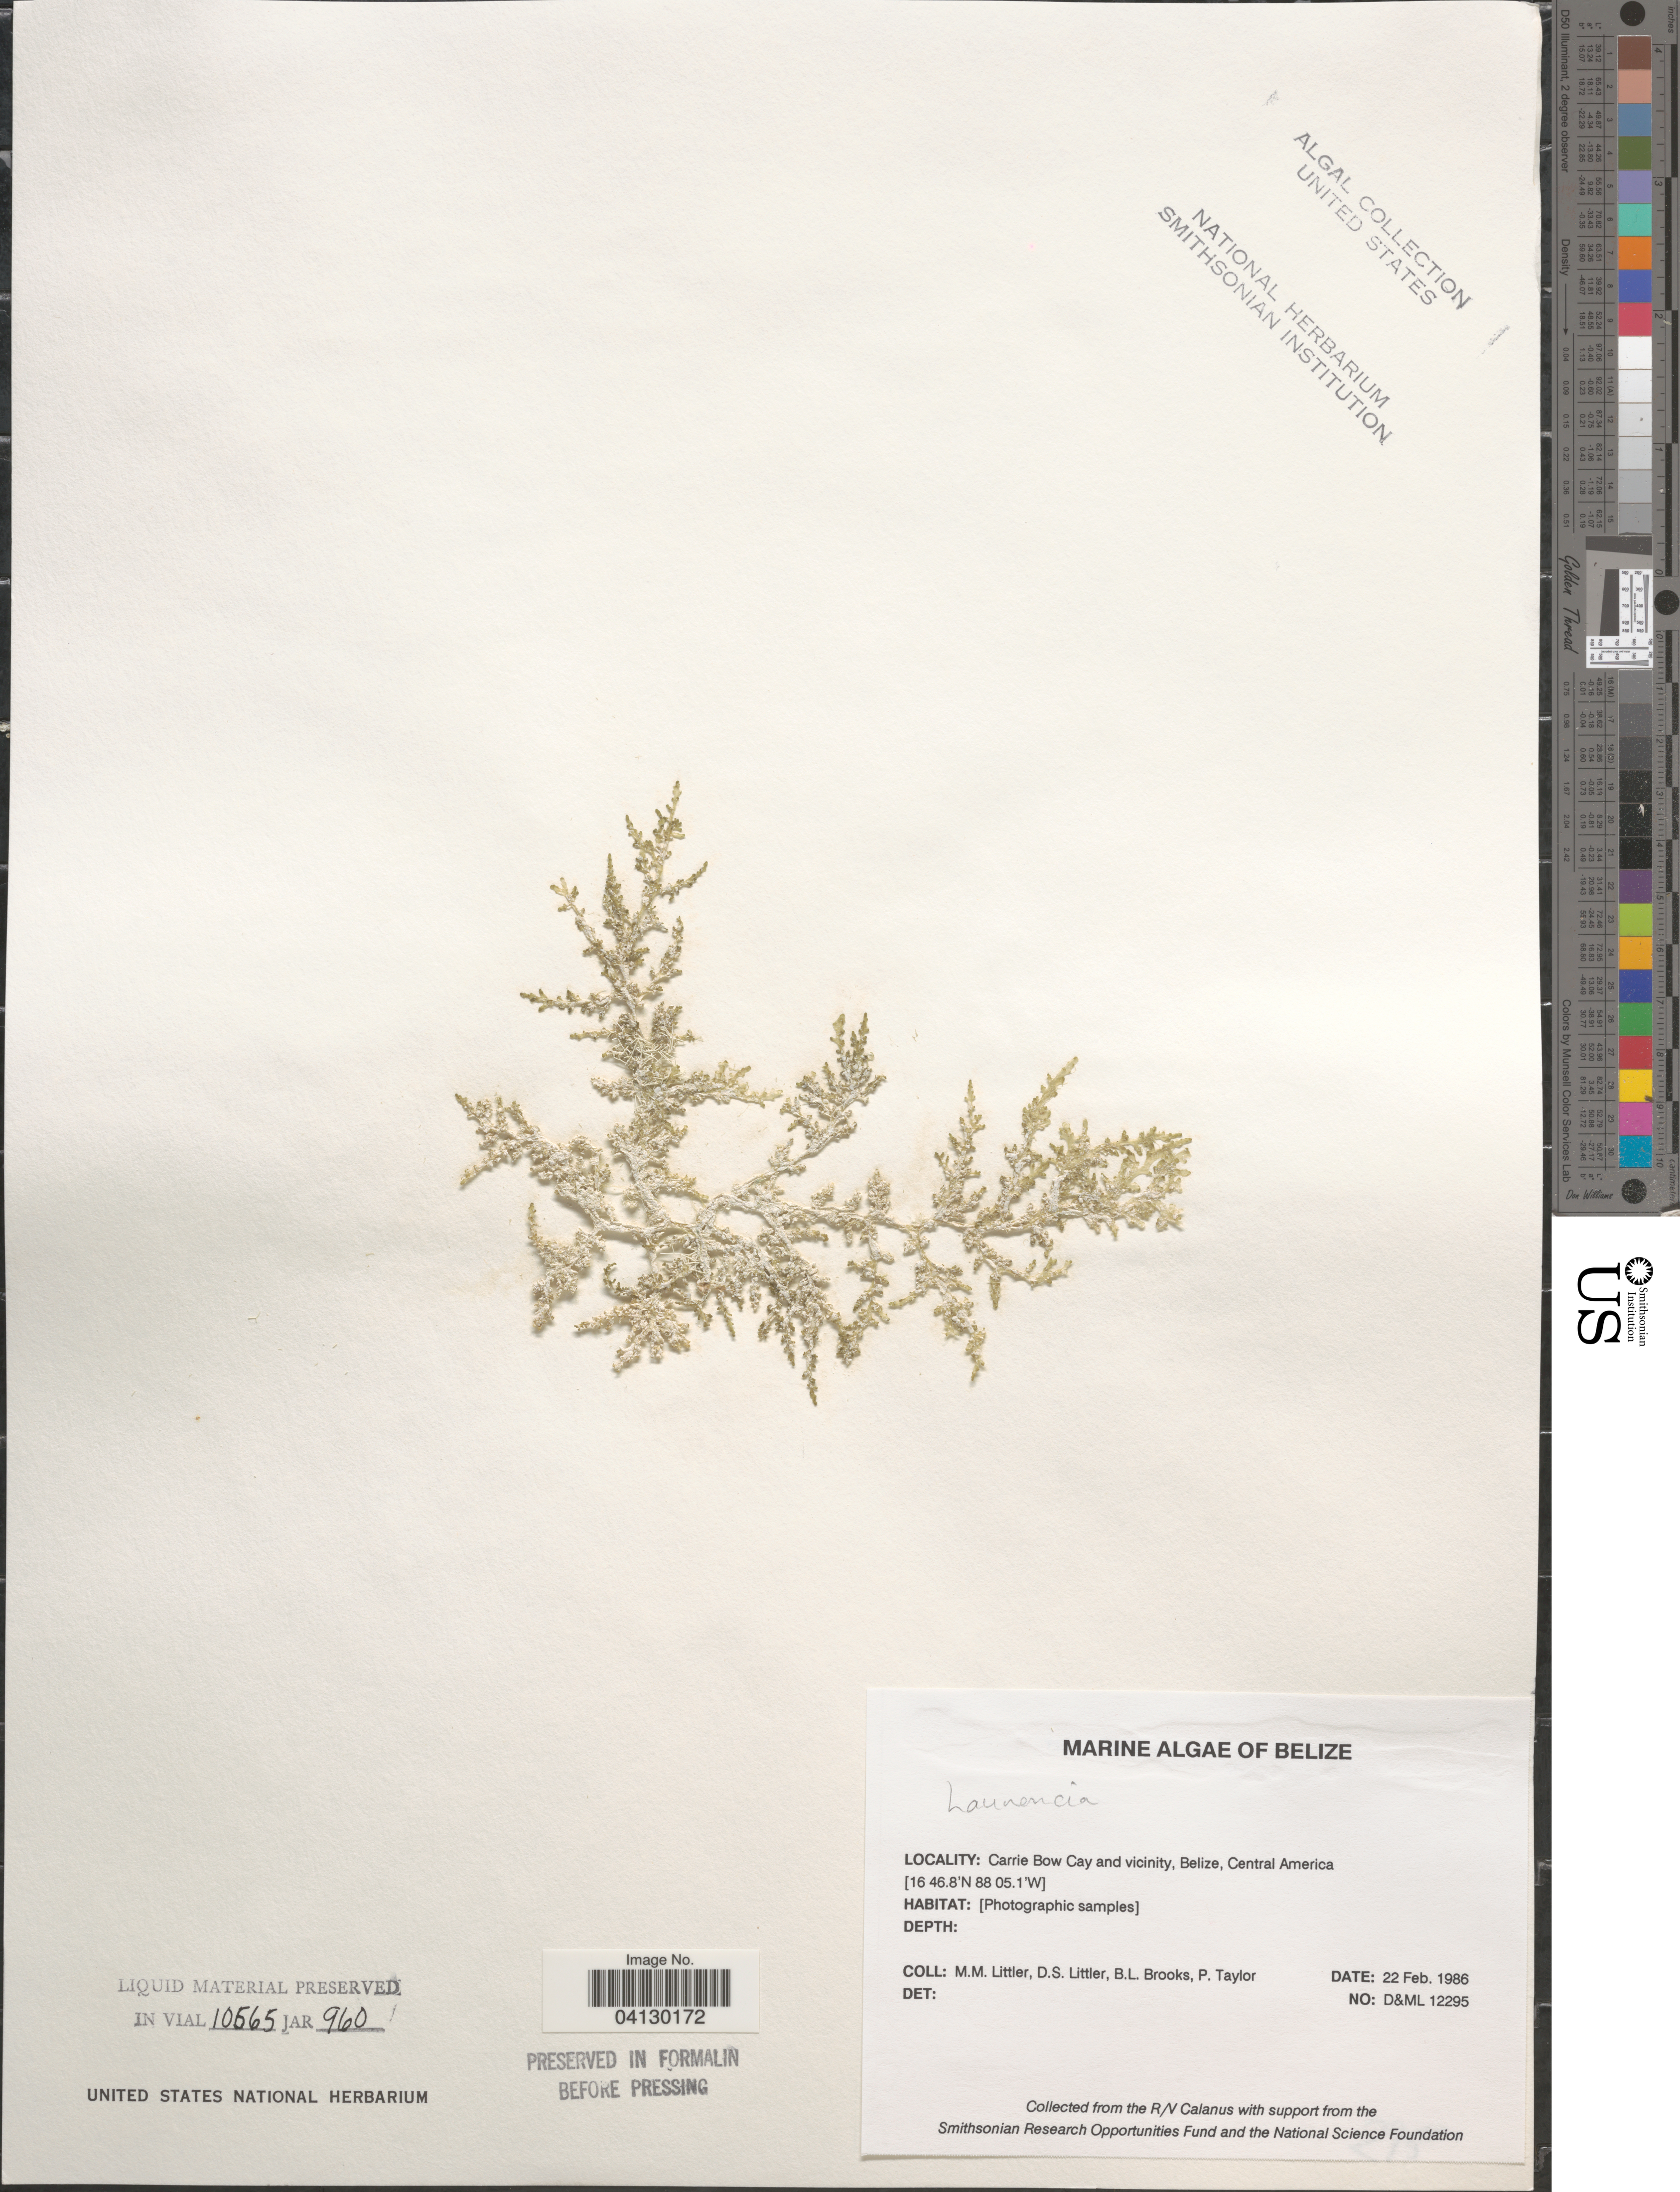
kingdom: Plantae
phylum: Rhodophyta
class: Florideophyceae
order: Ceramiales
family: Rhodomelaceae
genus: Laurencia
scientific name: Laurencia sp.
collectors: D. S. Littler, B. Brooks & P. Taylor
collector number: D&ML 12295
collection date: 1986-02-22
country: Belize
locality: Carrie Bow Cay and vicinity.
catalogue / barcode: US 328571